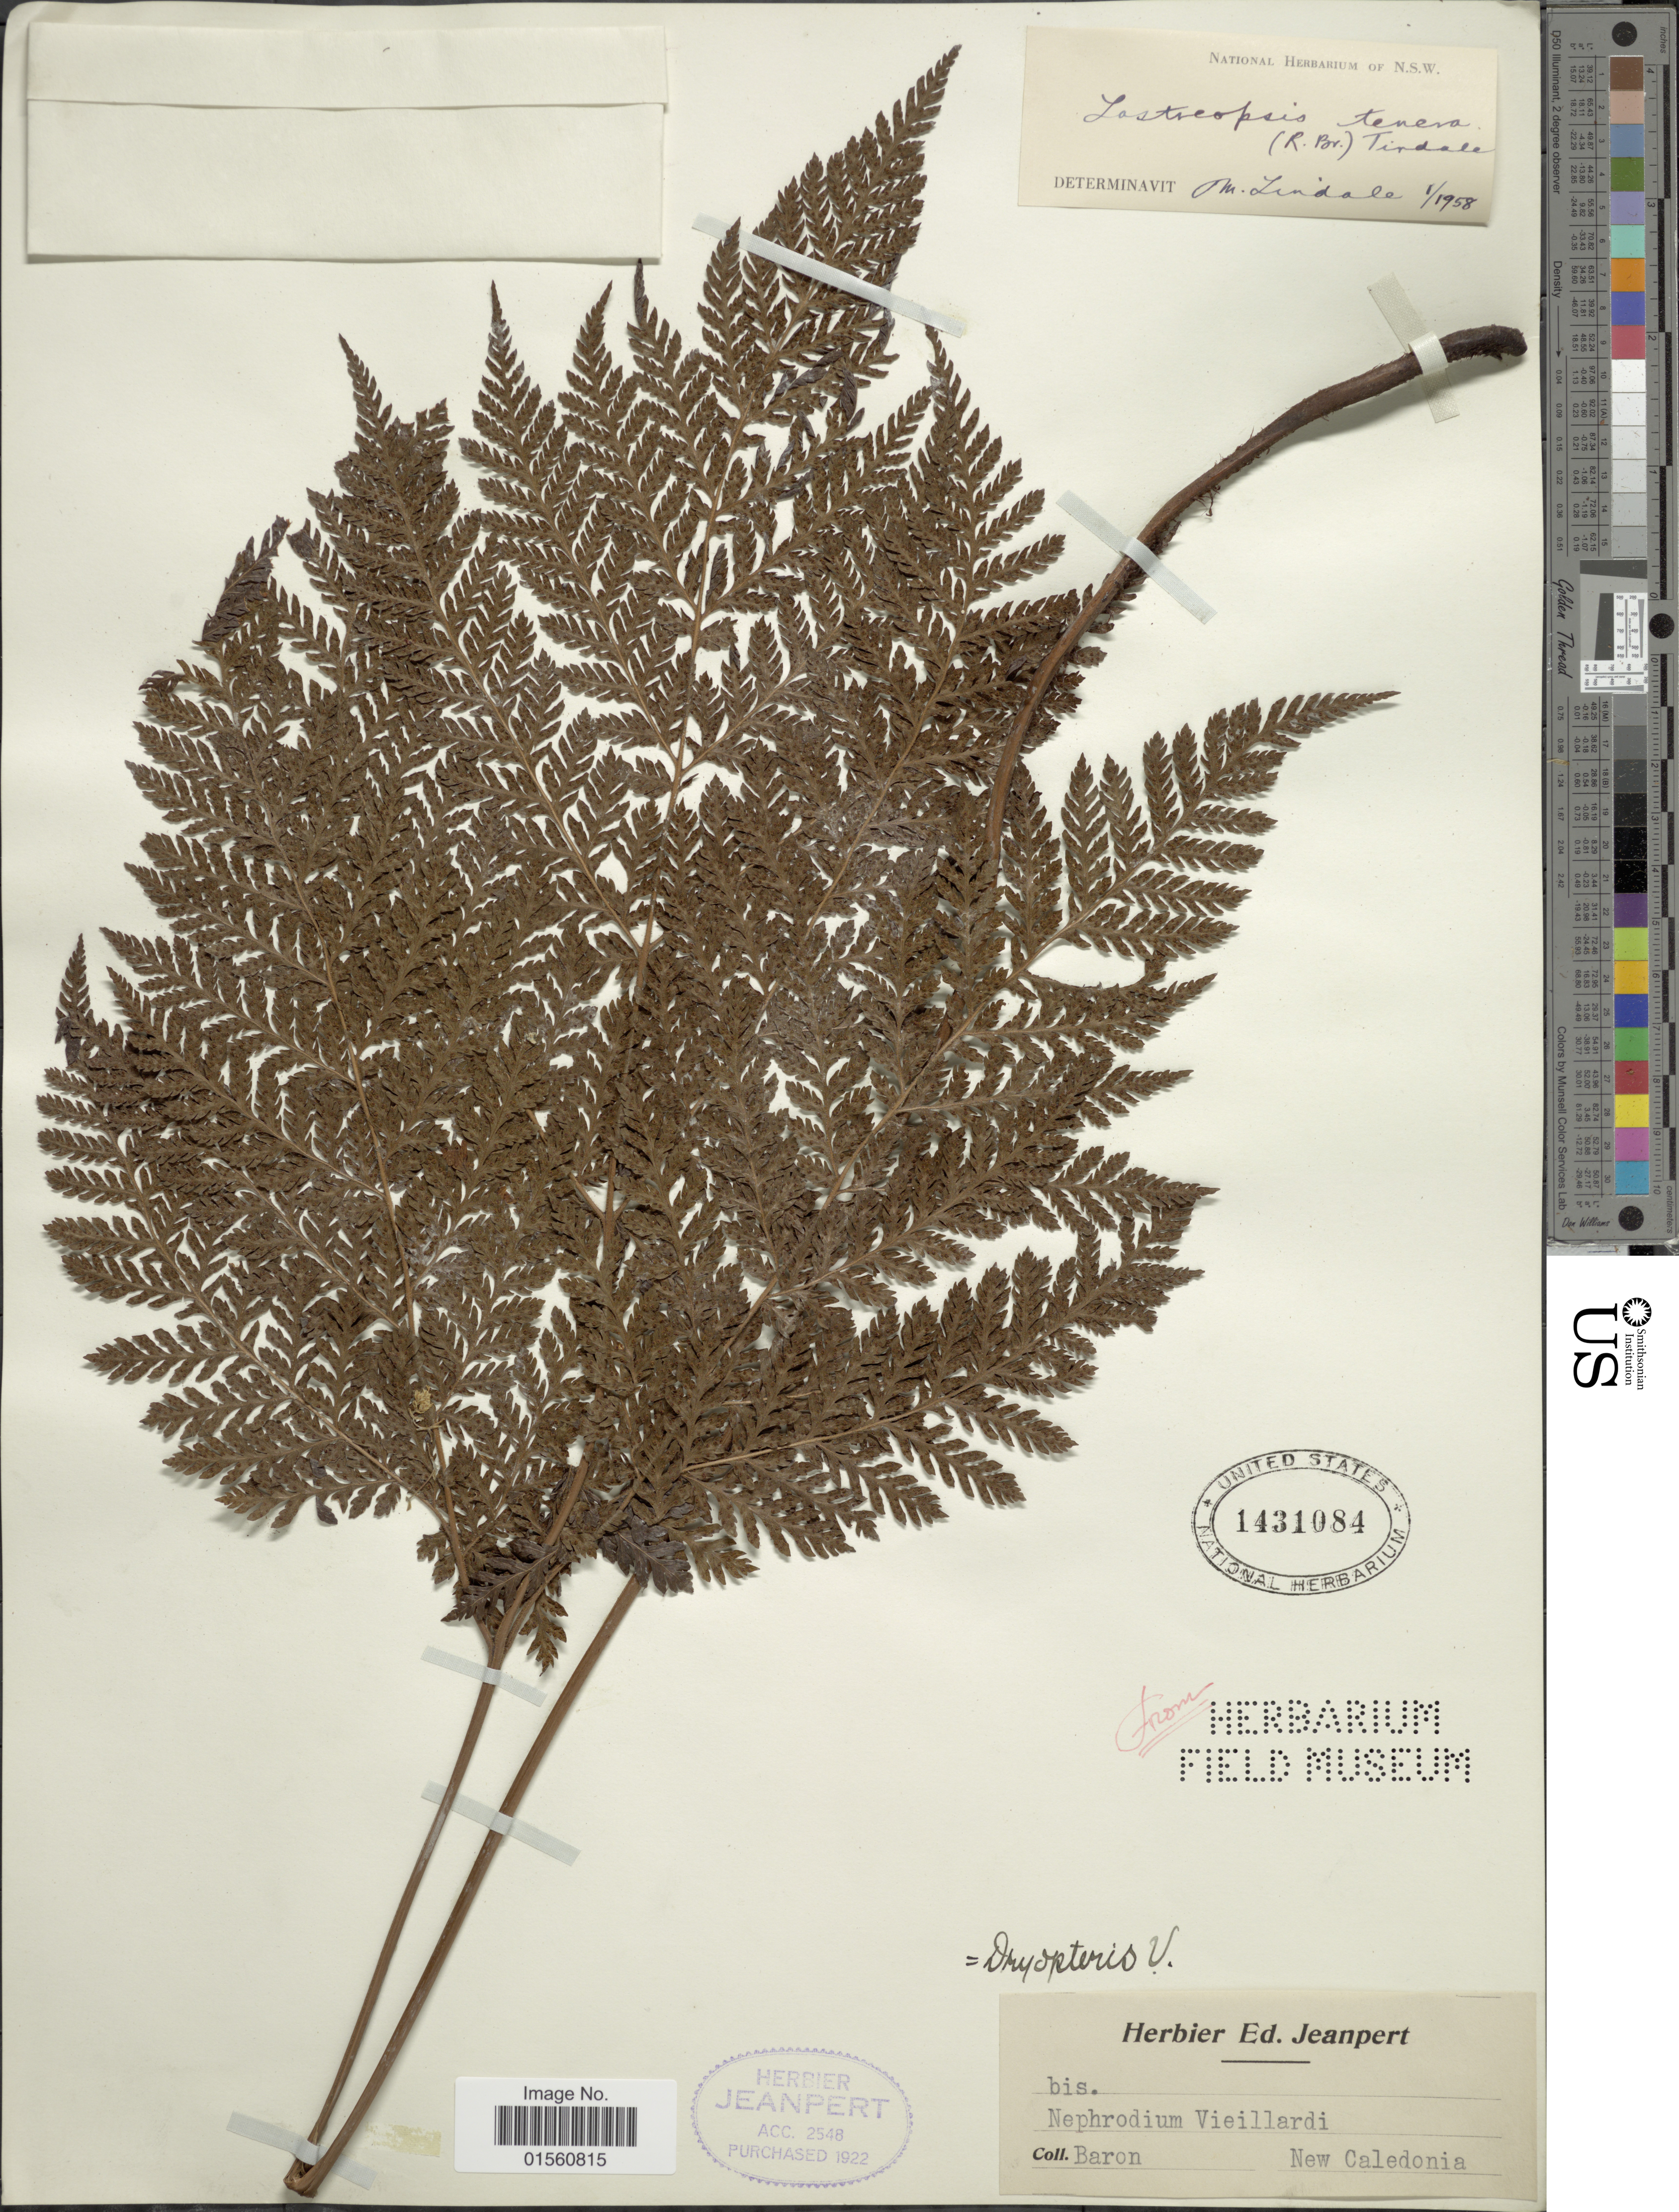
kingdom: Plantae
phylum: Tracheophyta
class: Polypodiopsida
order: Polypodiales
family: Dryopteridaceae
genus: Lastreopsis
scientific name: Lastreopsis tenera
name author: (R. Br.) Tindale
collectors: -. Baron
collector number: bis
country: New Caledonia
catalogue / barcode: US 1431084